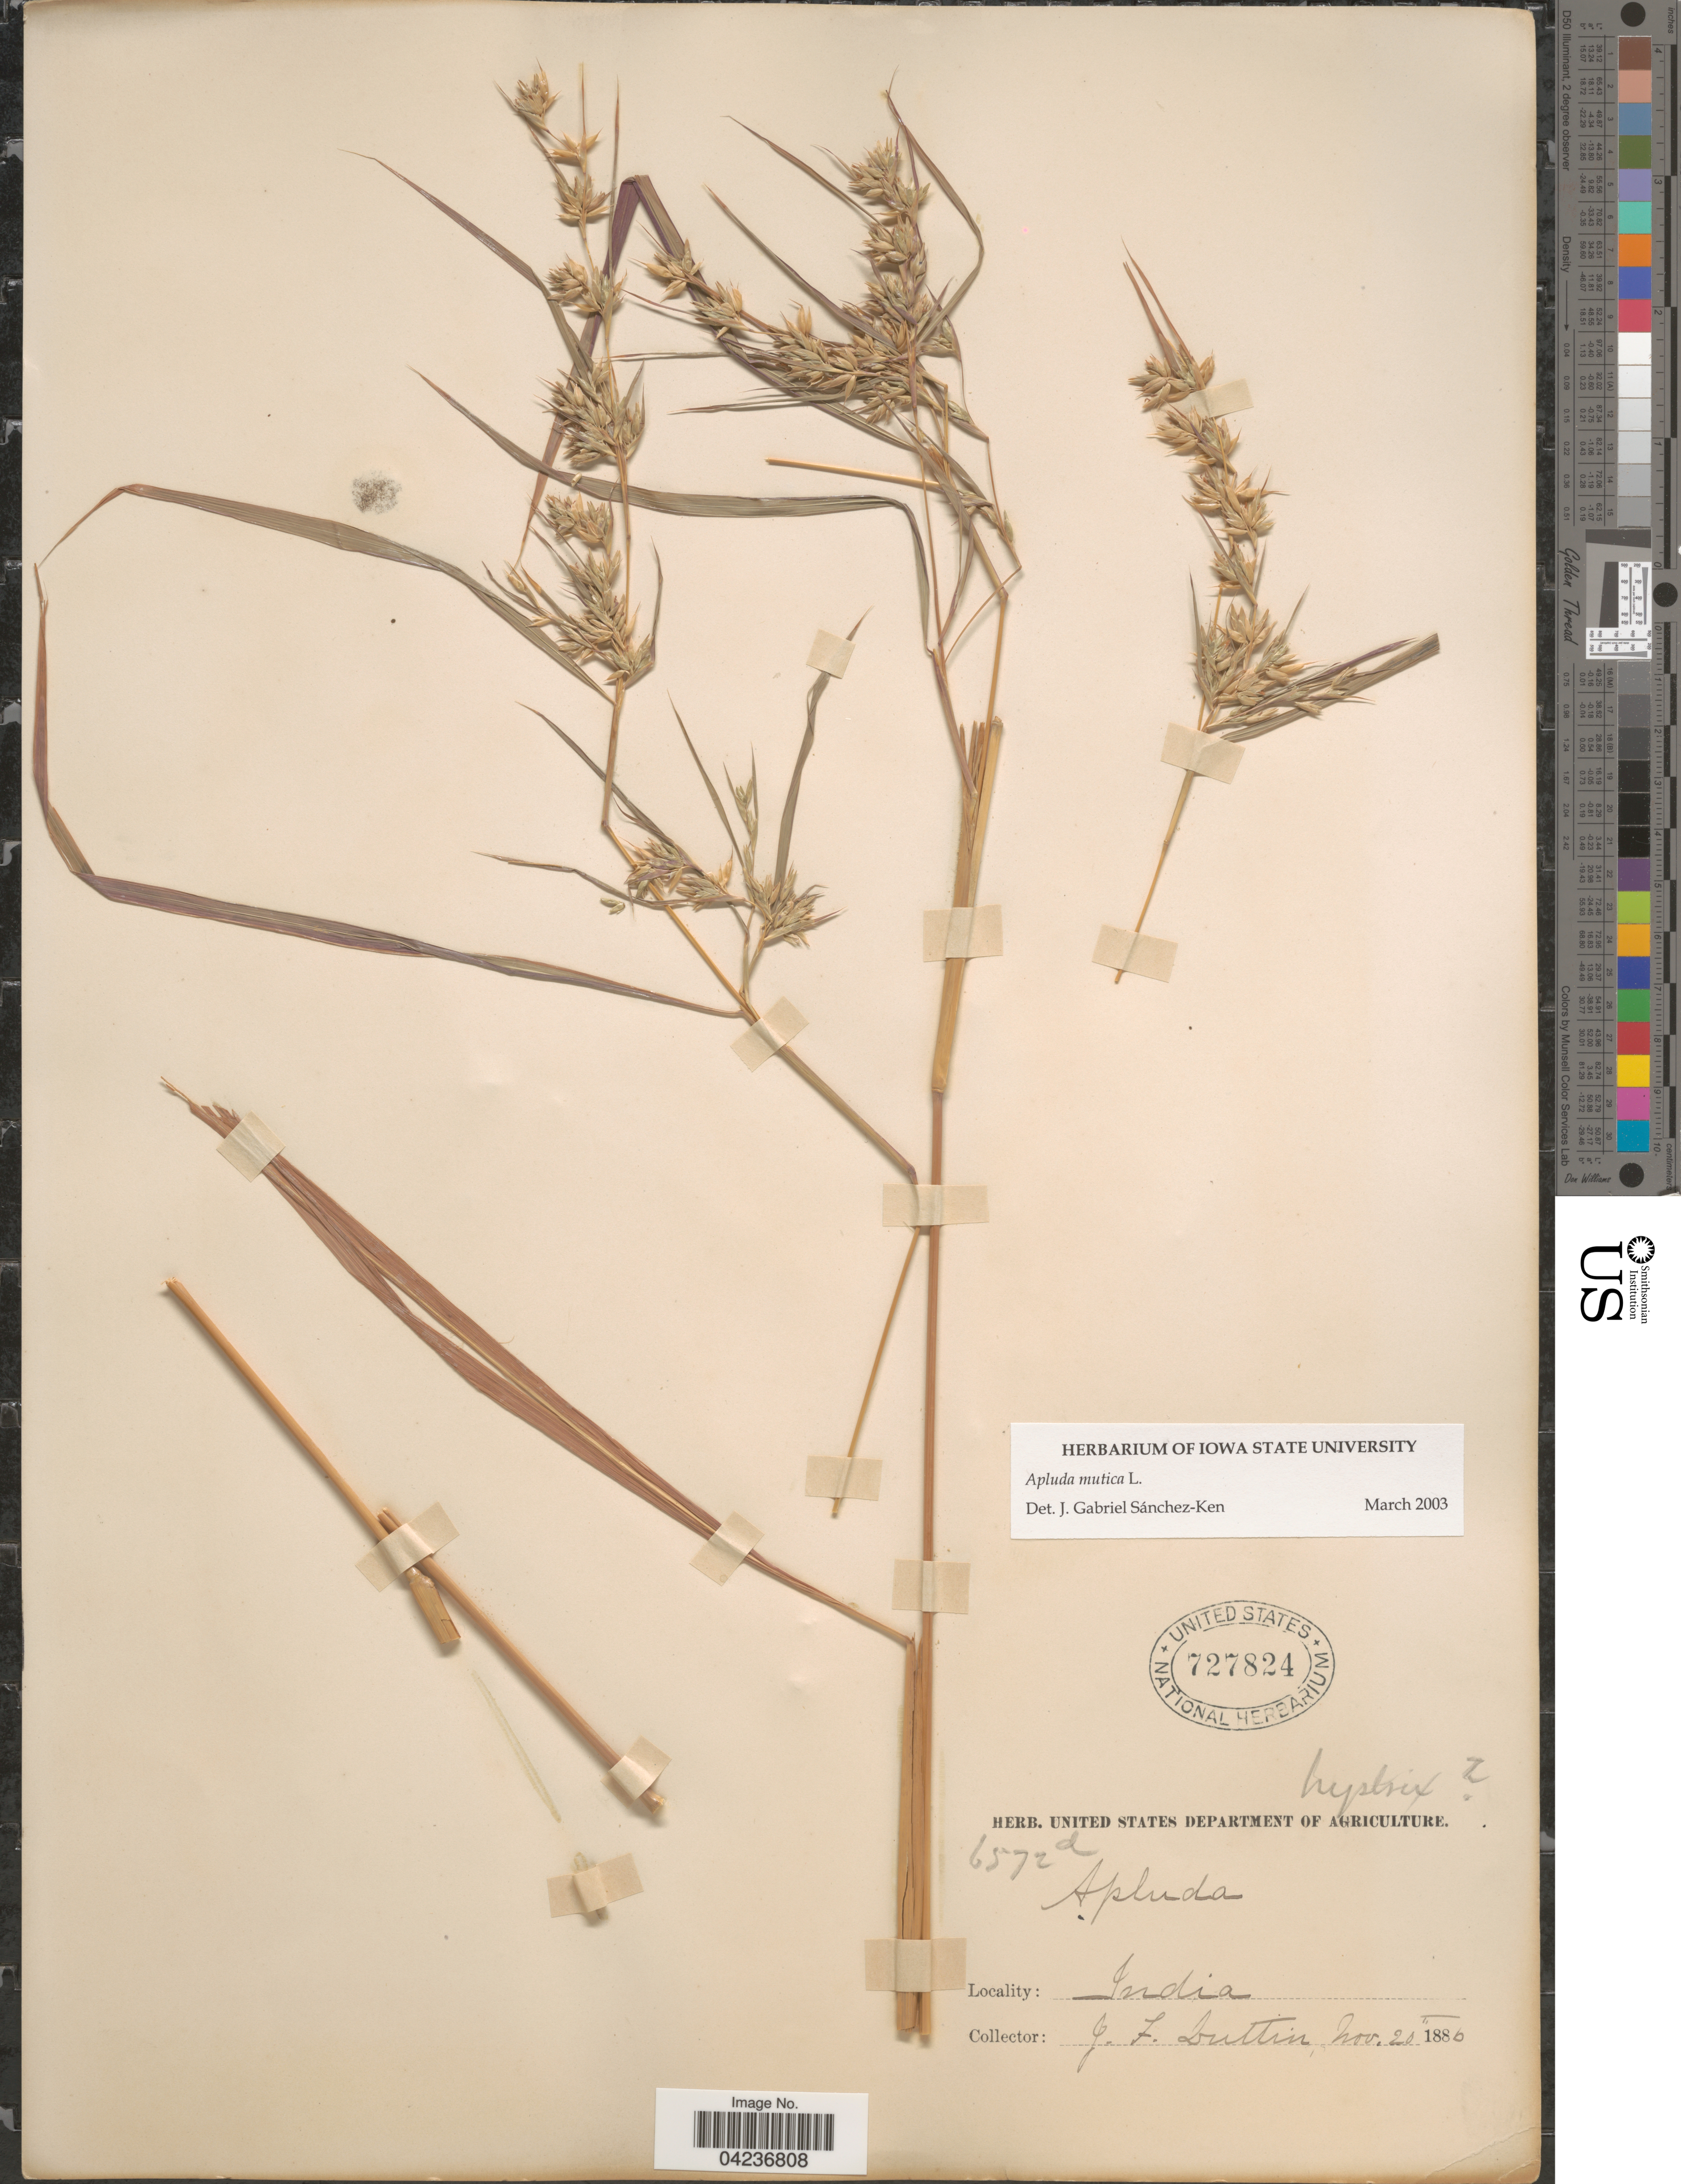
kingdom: Plantae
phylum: Tracheophyta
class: Liliopsida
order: Poales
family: Poaceae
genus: Apluda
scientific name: Apluda mutica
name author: L.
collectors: J. Duttin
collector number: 6572d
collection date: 1886-11-20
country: India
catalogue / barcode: US 727824